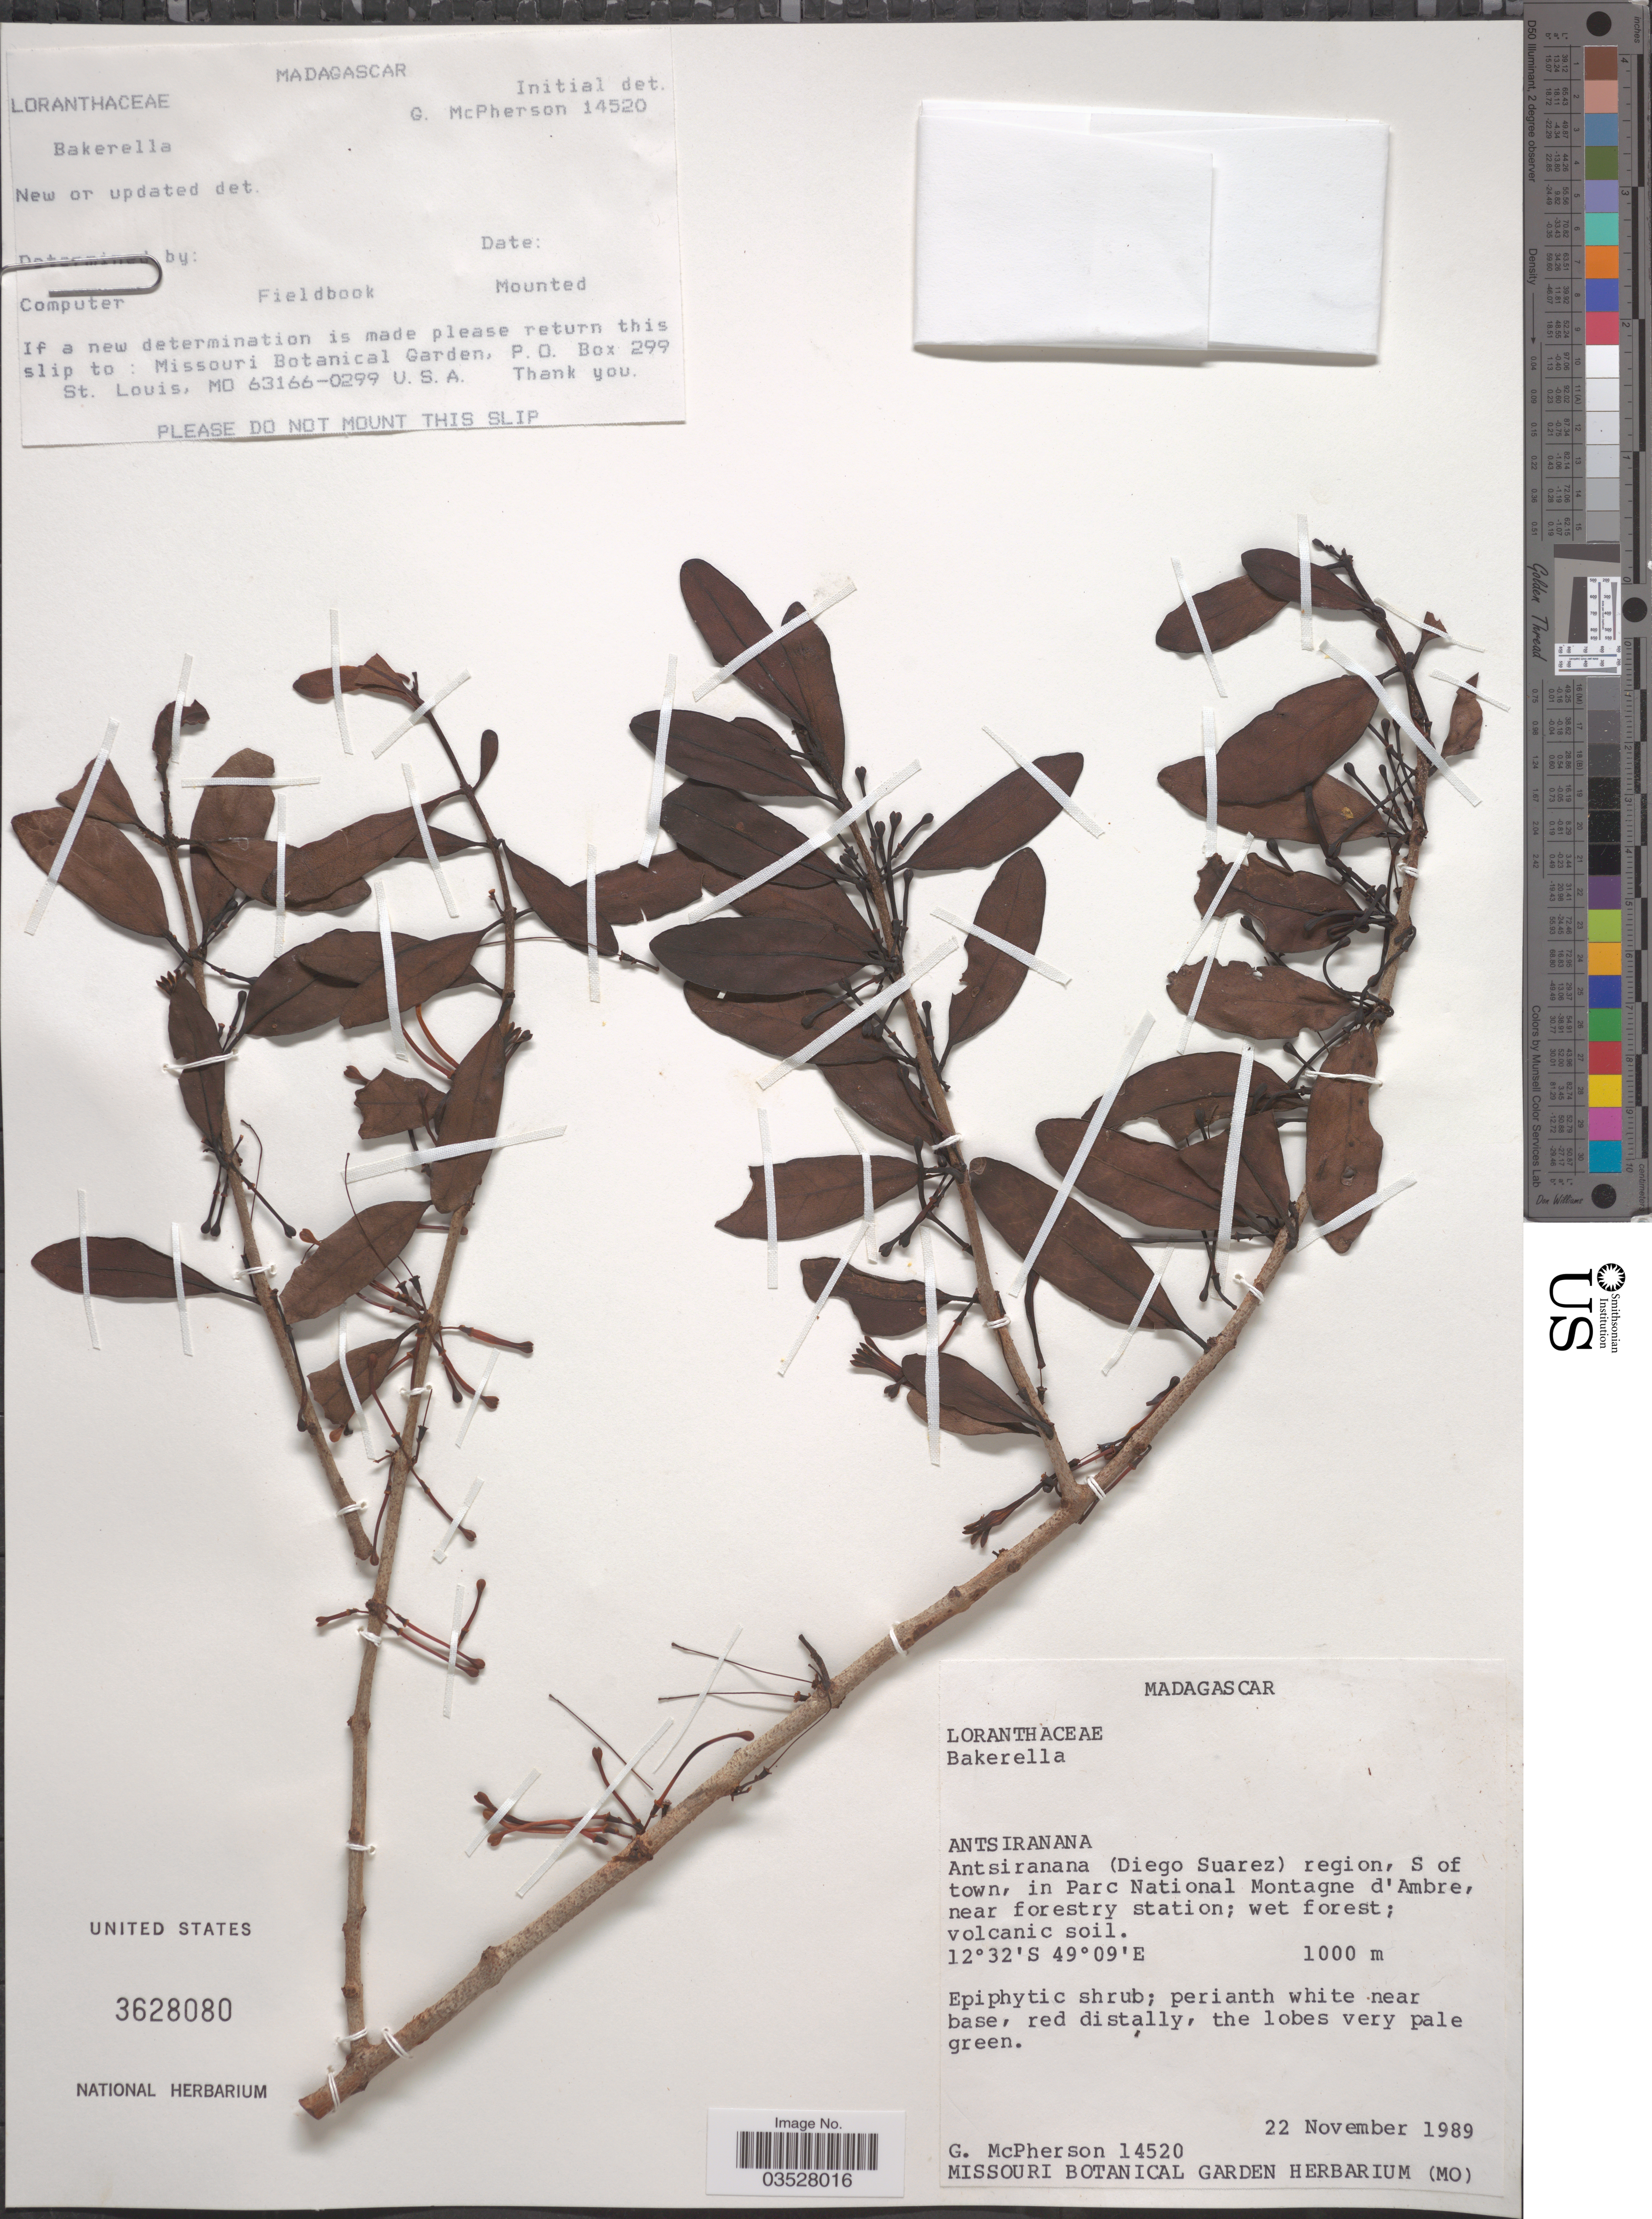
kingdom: Plantae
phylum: Tracheophyta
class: Magnoliopsida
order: Santalales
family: Loranthaceae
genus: Bakerella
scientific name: Bakerella sp.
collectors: G. McPherson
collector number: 14520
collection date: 1989-11-22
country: Madagascar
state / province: Diana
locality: Antsiranana (Diego Suarez) region, S of town, in Parc National Montagne d'Ambre, near forestry station.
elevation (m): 1000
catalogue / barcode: US 3628080